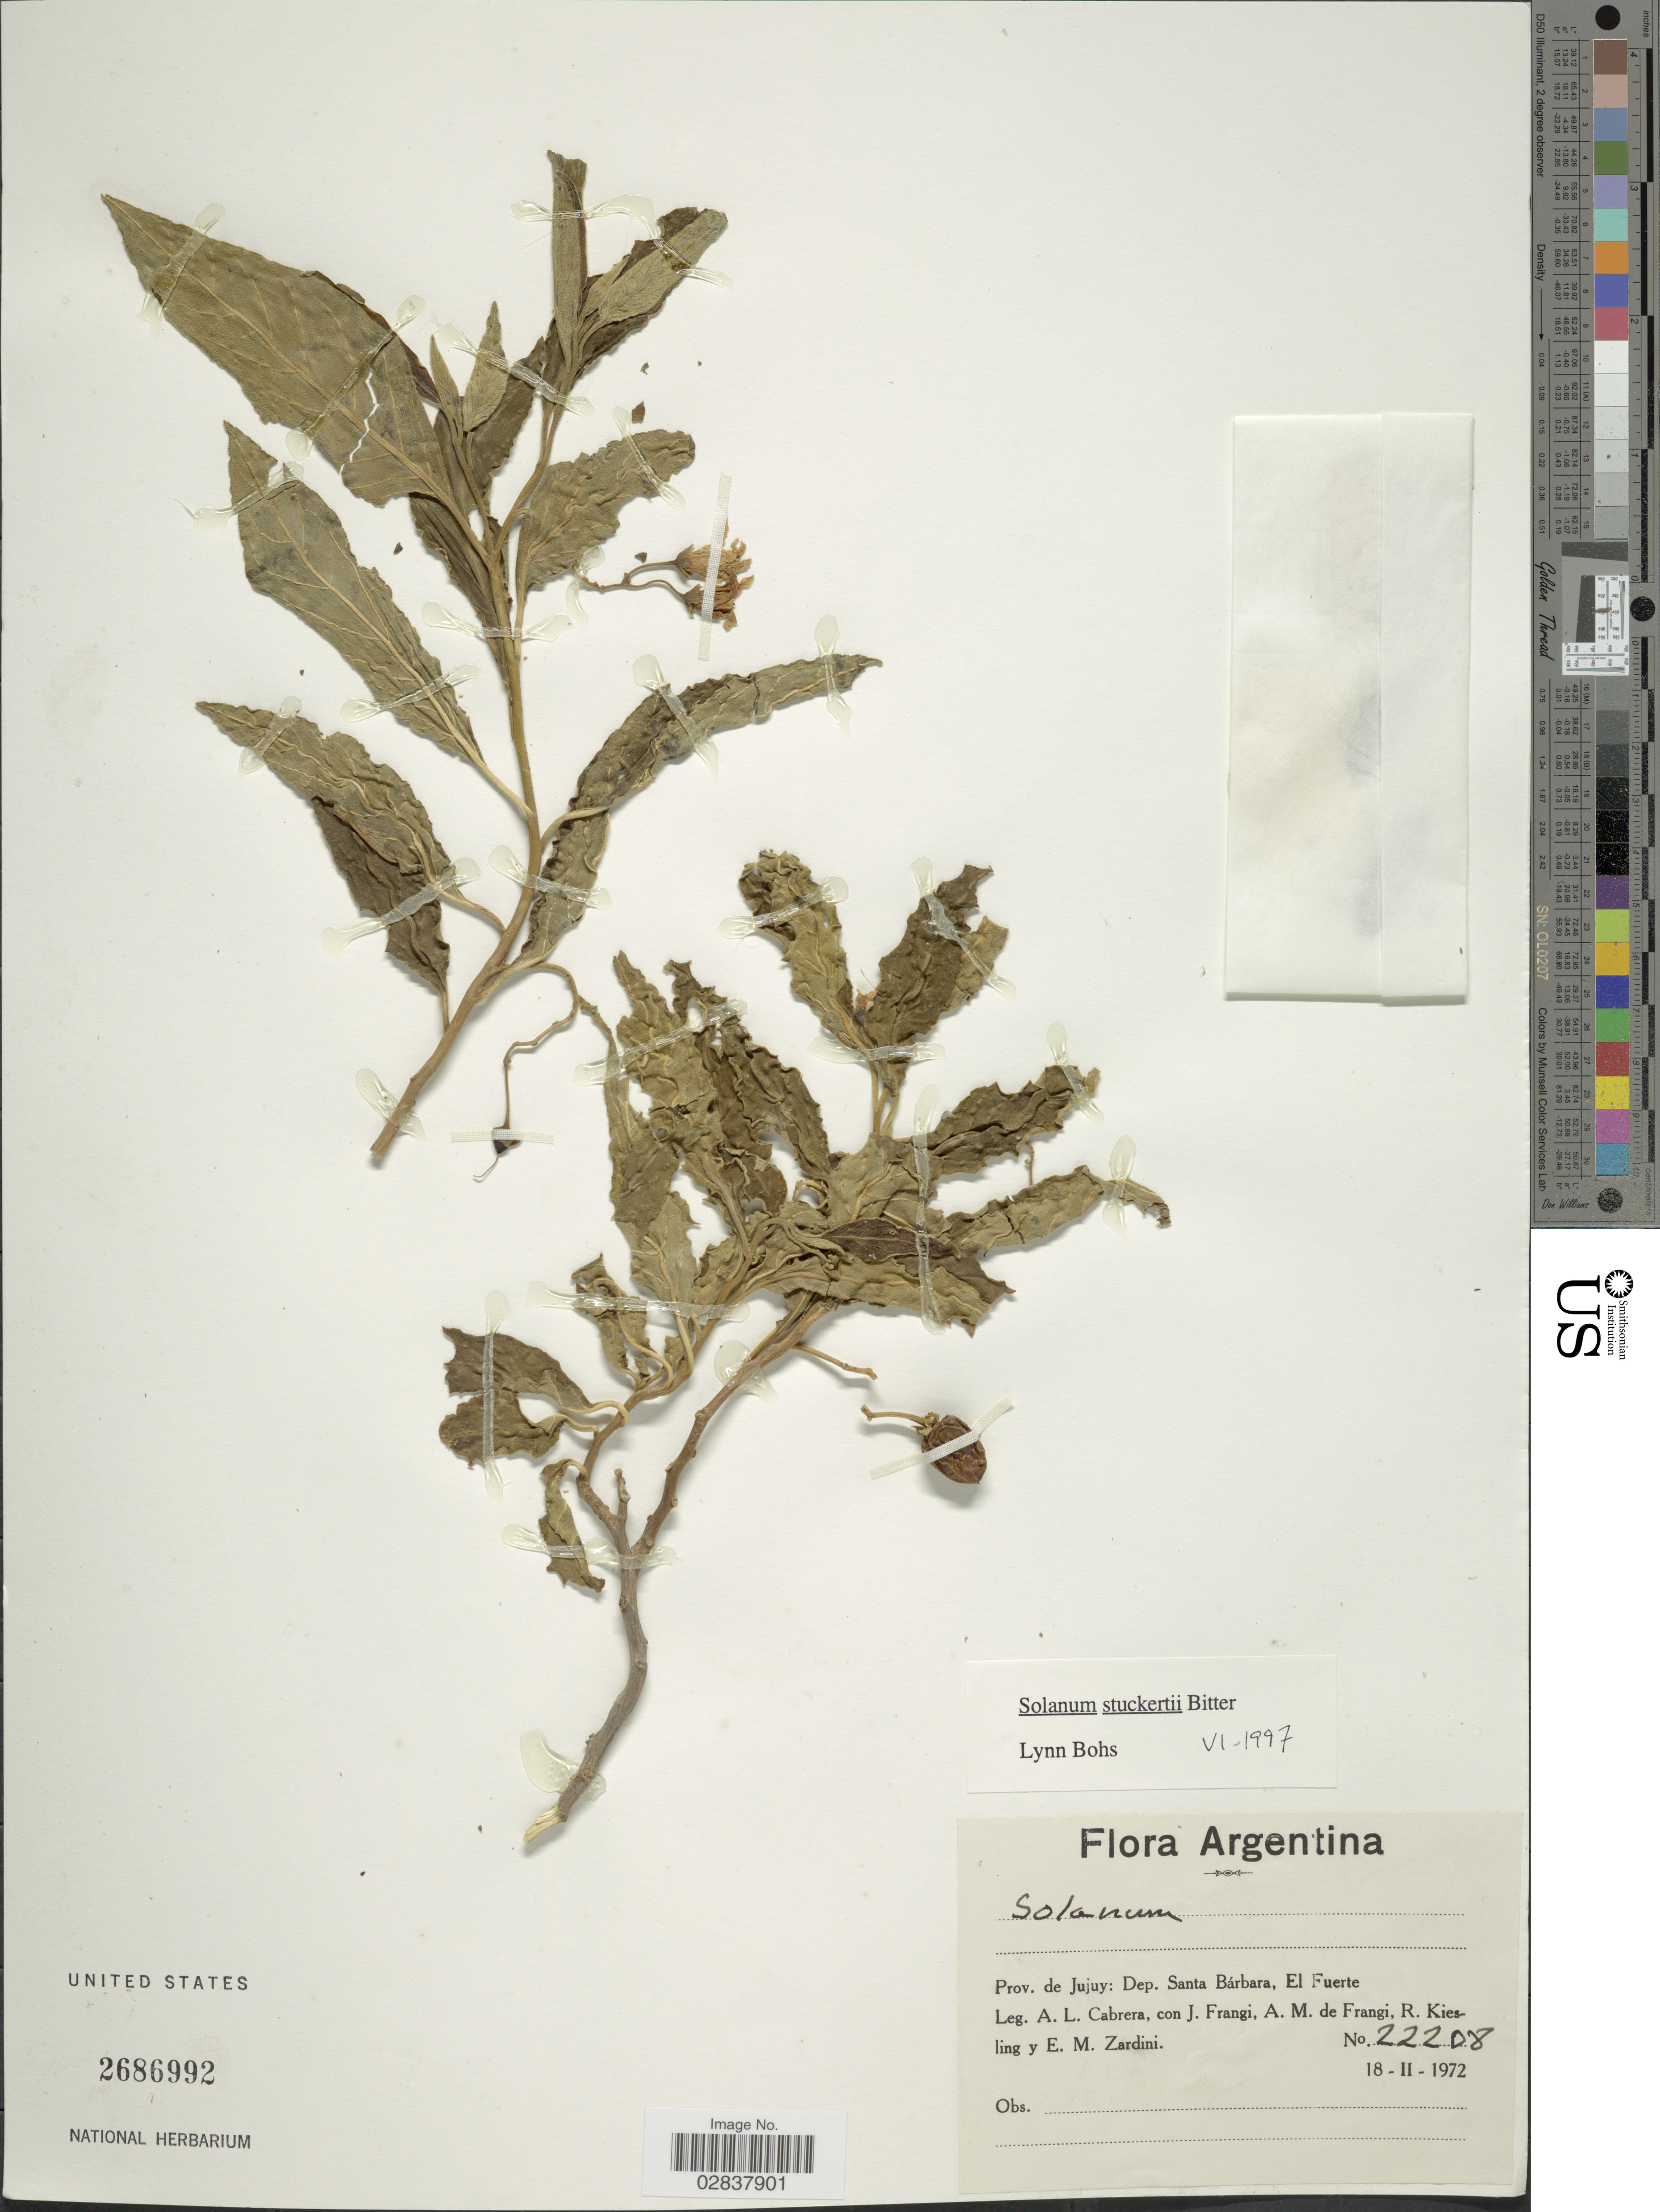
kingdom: Plantae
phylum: Tracheophyta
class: Magnoliopsida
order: Solanales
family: Solanaceae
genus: Solanum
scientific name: Solanum stuckertii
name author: Bitter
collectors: A. L. Cabrera, J. Frangi, A. De Frangi, R. Kiesling & E. M. Zardini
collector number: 22208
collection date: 1972-02-18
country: Argentina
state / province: Jujuy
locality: Dep. Santa Bárbara, El Fuerte.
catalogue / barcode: US 2686992